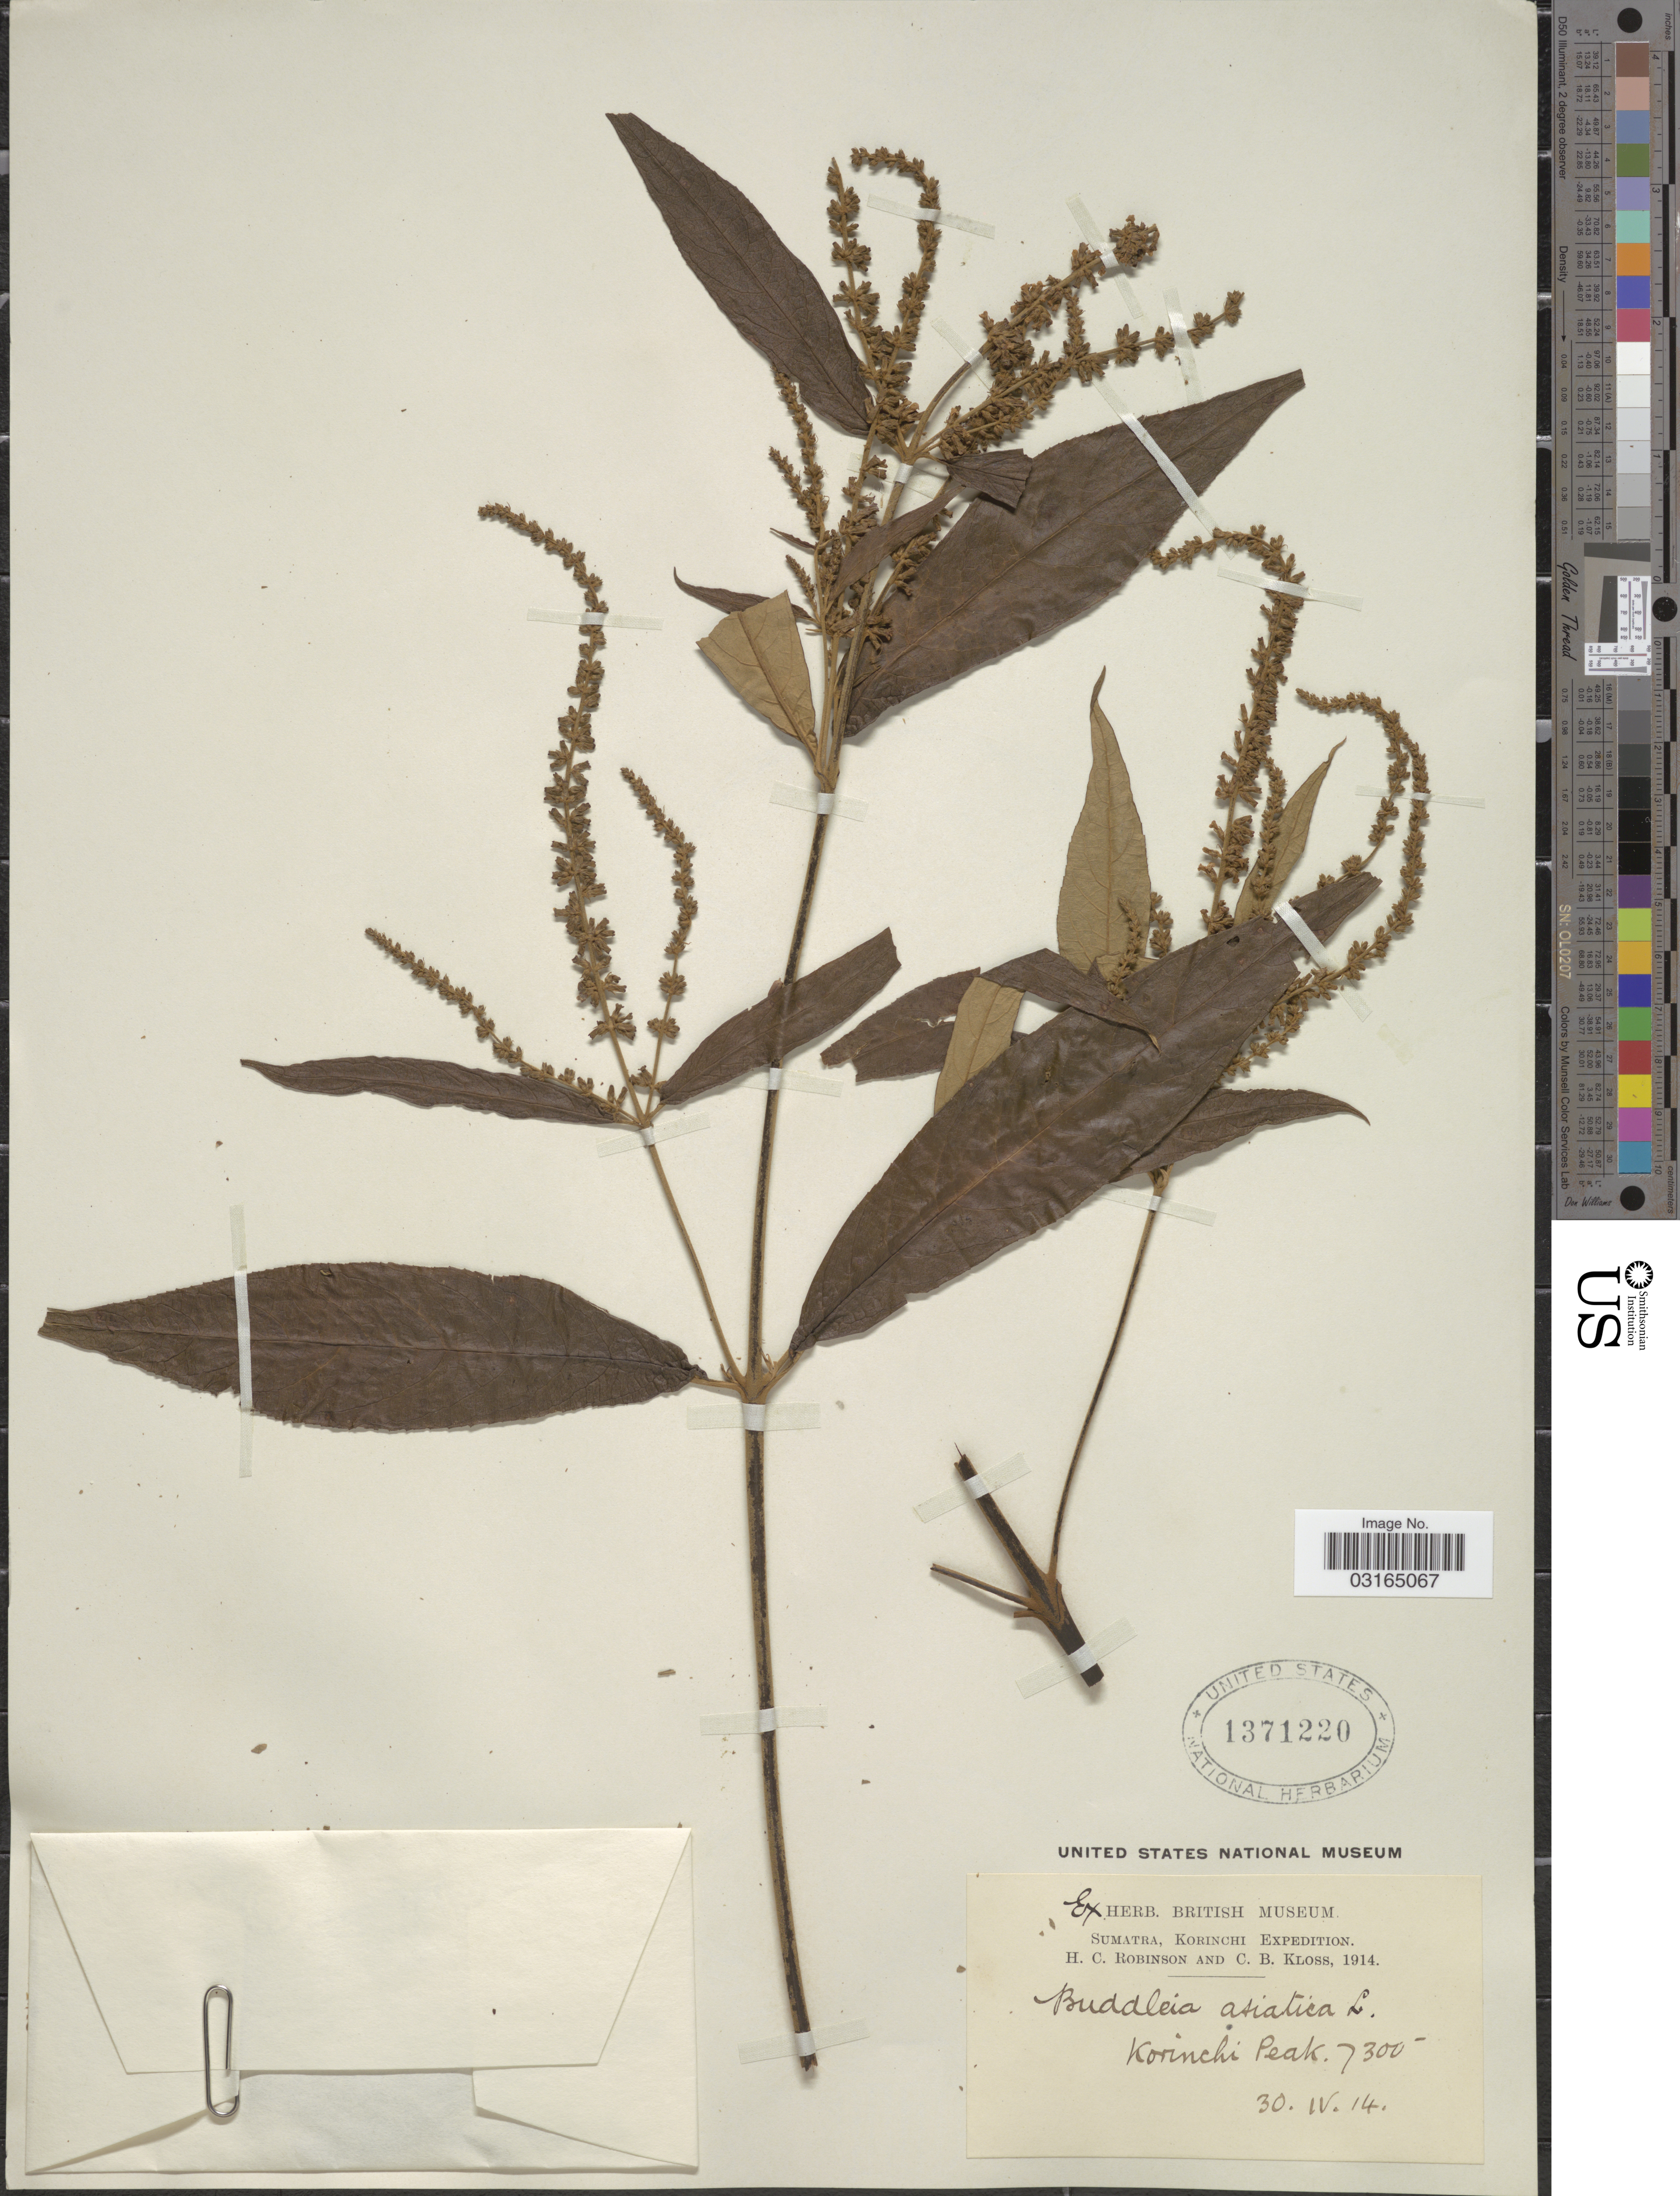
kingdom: Plantae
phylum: Tracheophyta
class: Magnoliopsida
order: Lamiales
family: Scrophulariaceae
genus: Buddleja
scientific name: Buddleja asiatica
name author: Lour.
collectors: H. C. Robinson & C. Kloss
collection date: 1914-04-30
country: Indonesia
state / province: Sumatra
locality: Korinchi. Korinchi Peak.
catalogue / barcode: US 1371220